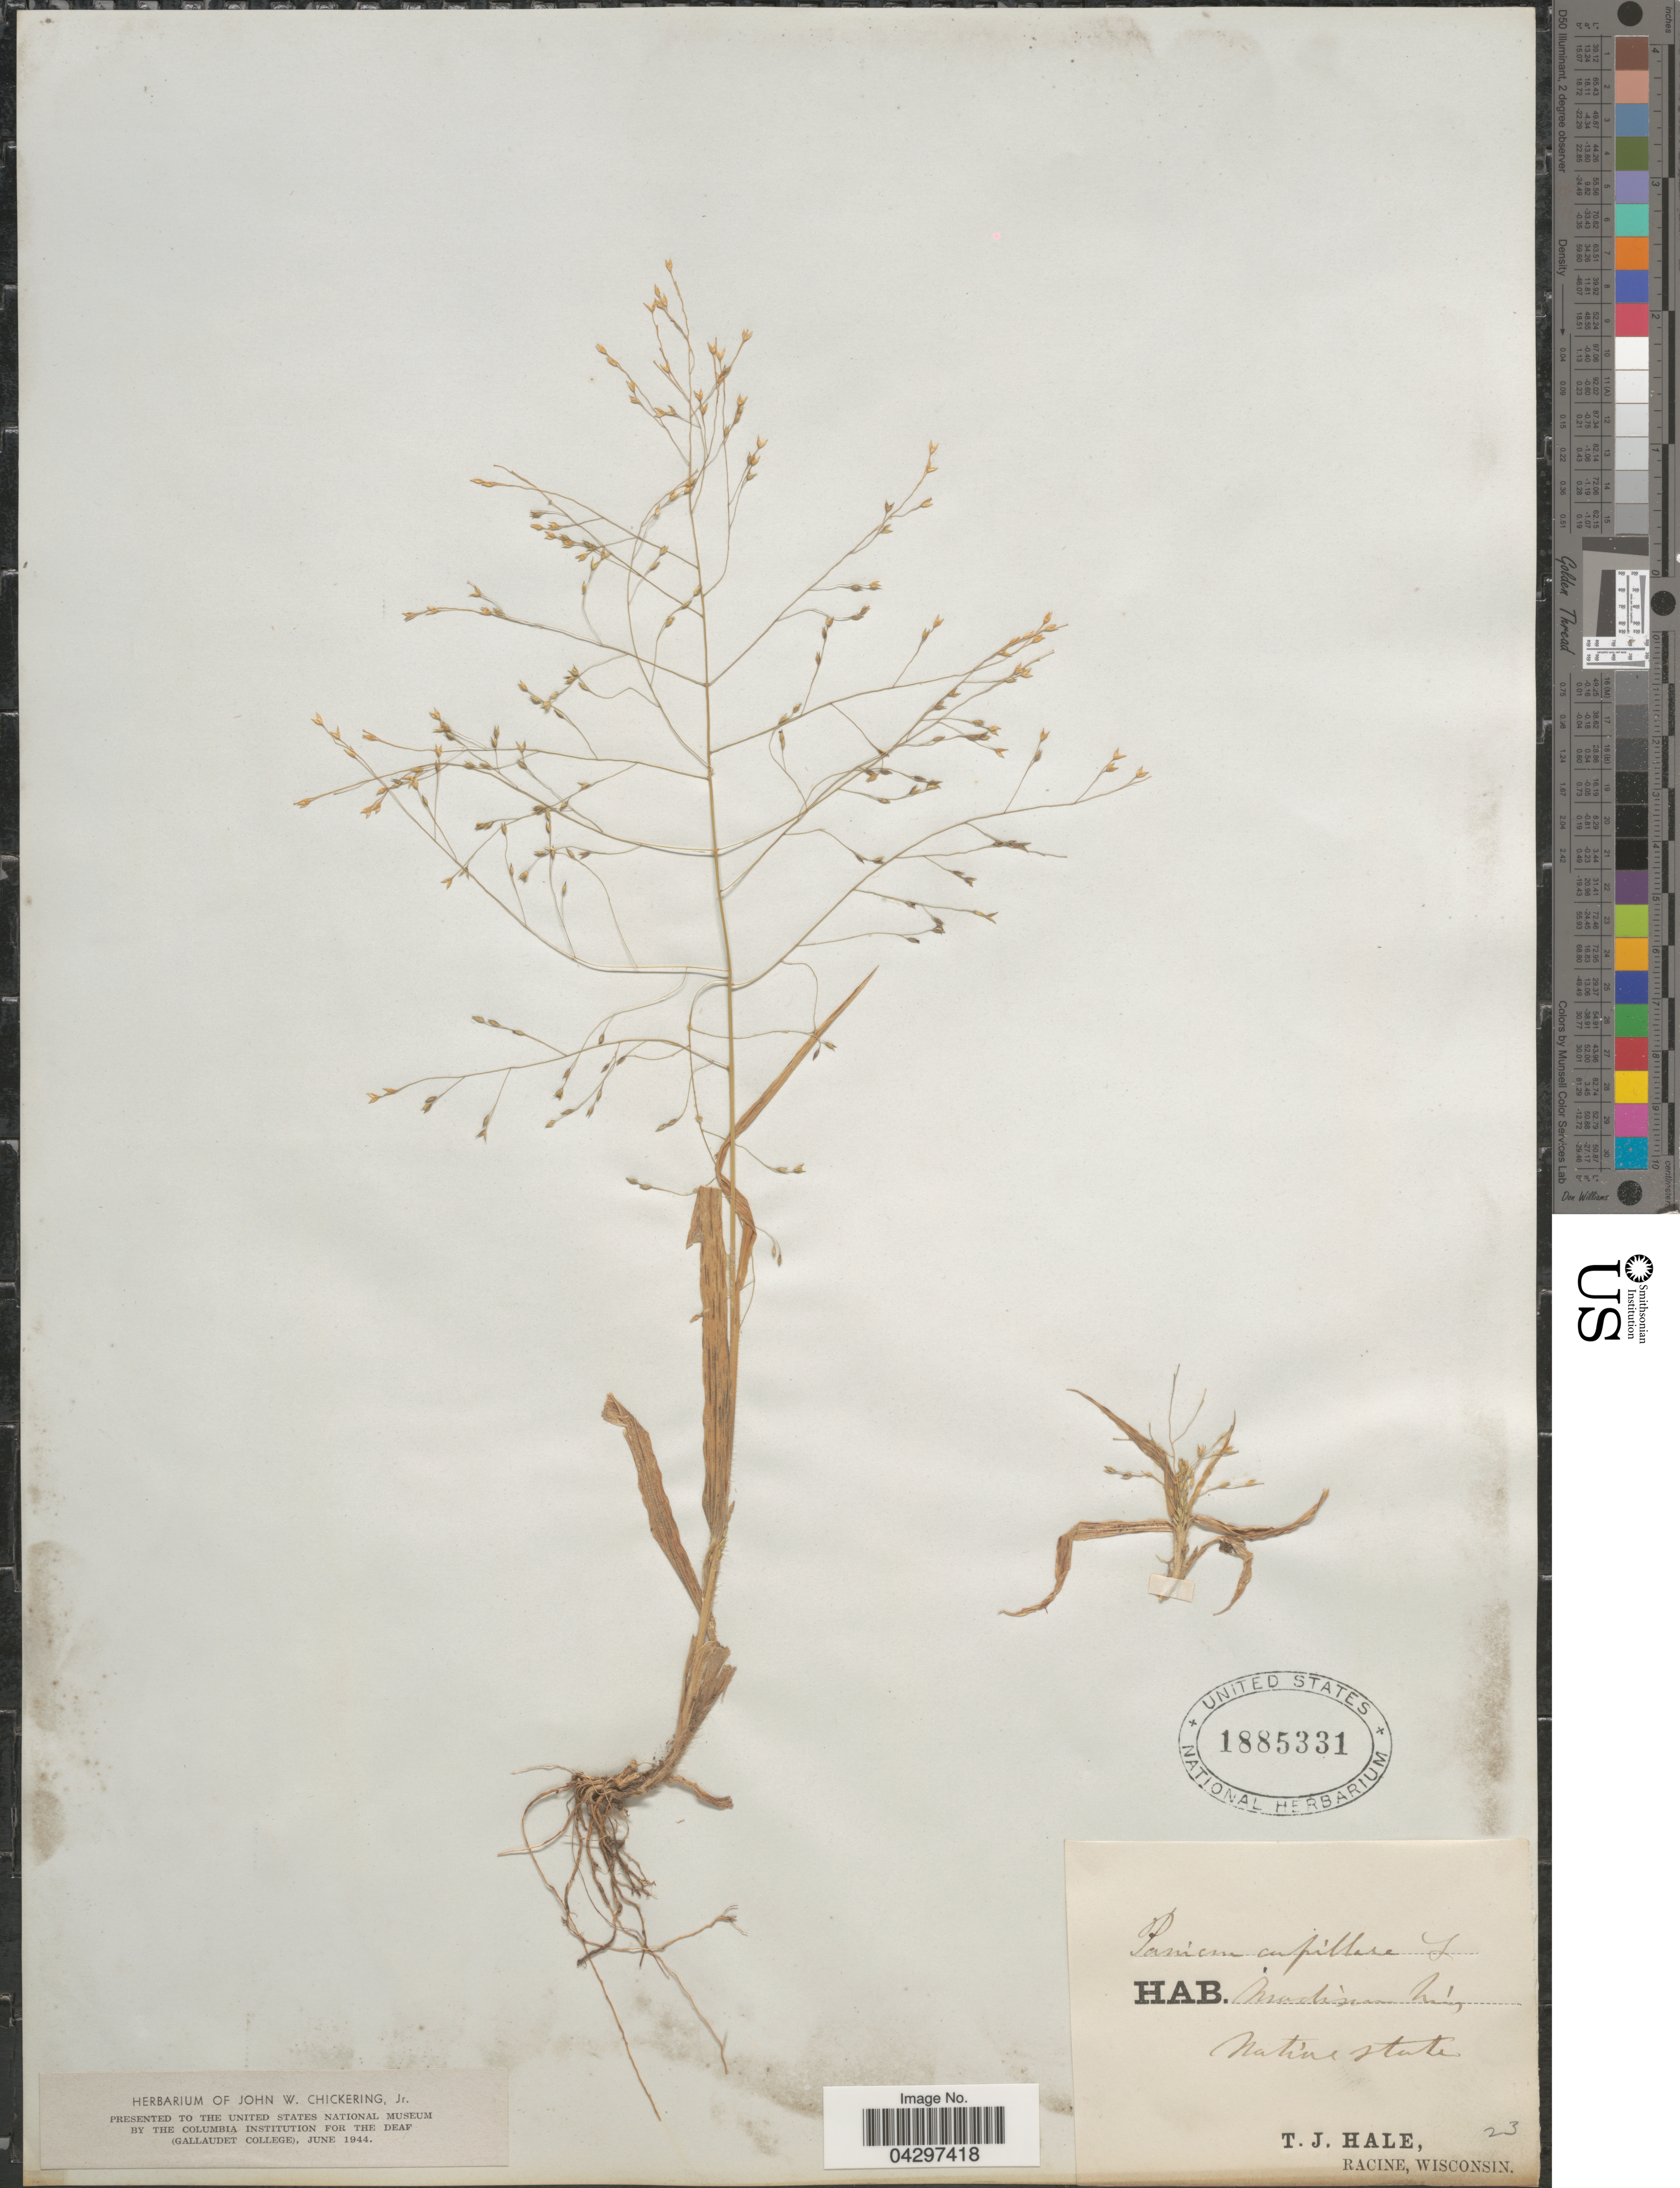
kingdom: Plantae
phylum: Tracheophyta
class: Liliopsida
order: Poales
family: Poaceae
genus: Panicum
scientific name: Panicum capillare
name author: L.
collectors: T. Hale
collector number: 23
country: United States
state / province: Wisconsin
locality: Madison.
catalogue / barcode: US 1885331